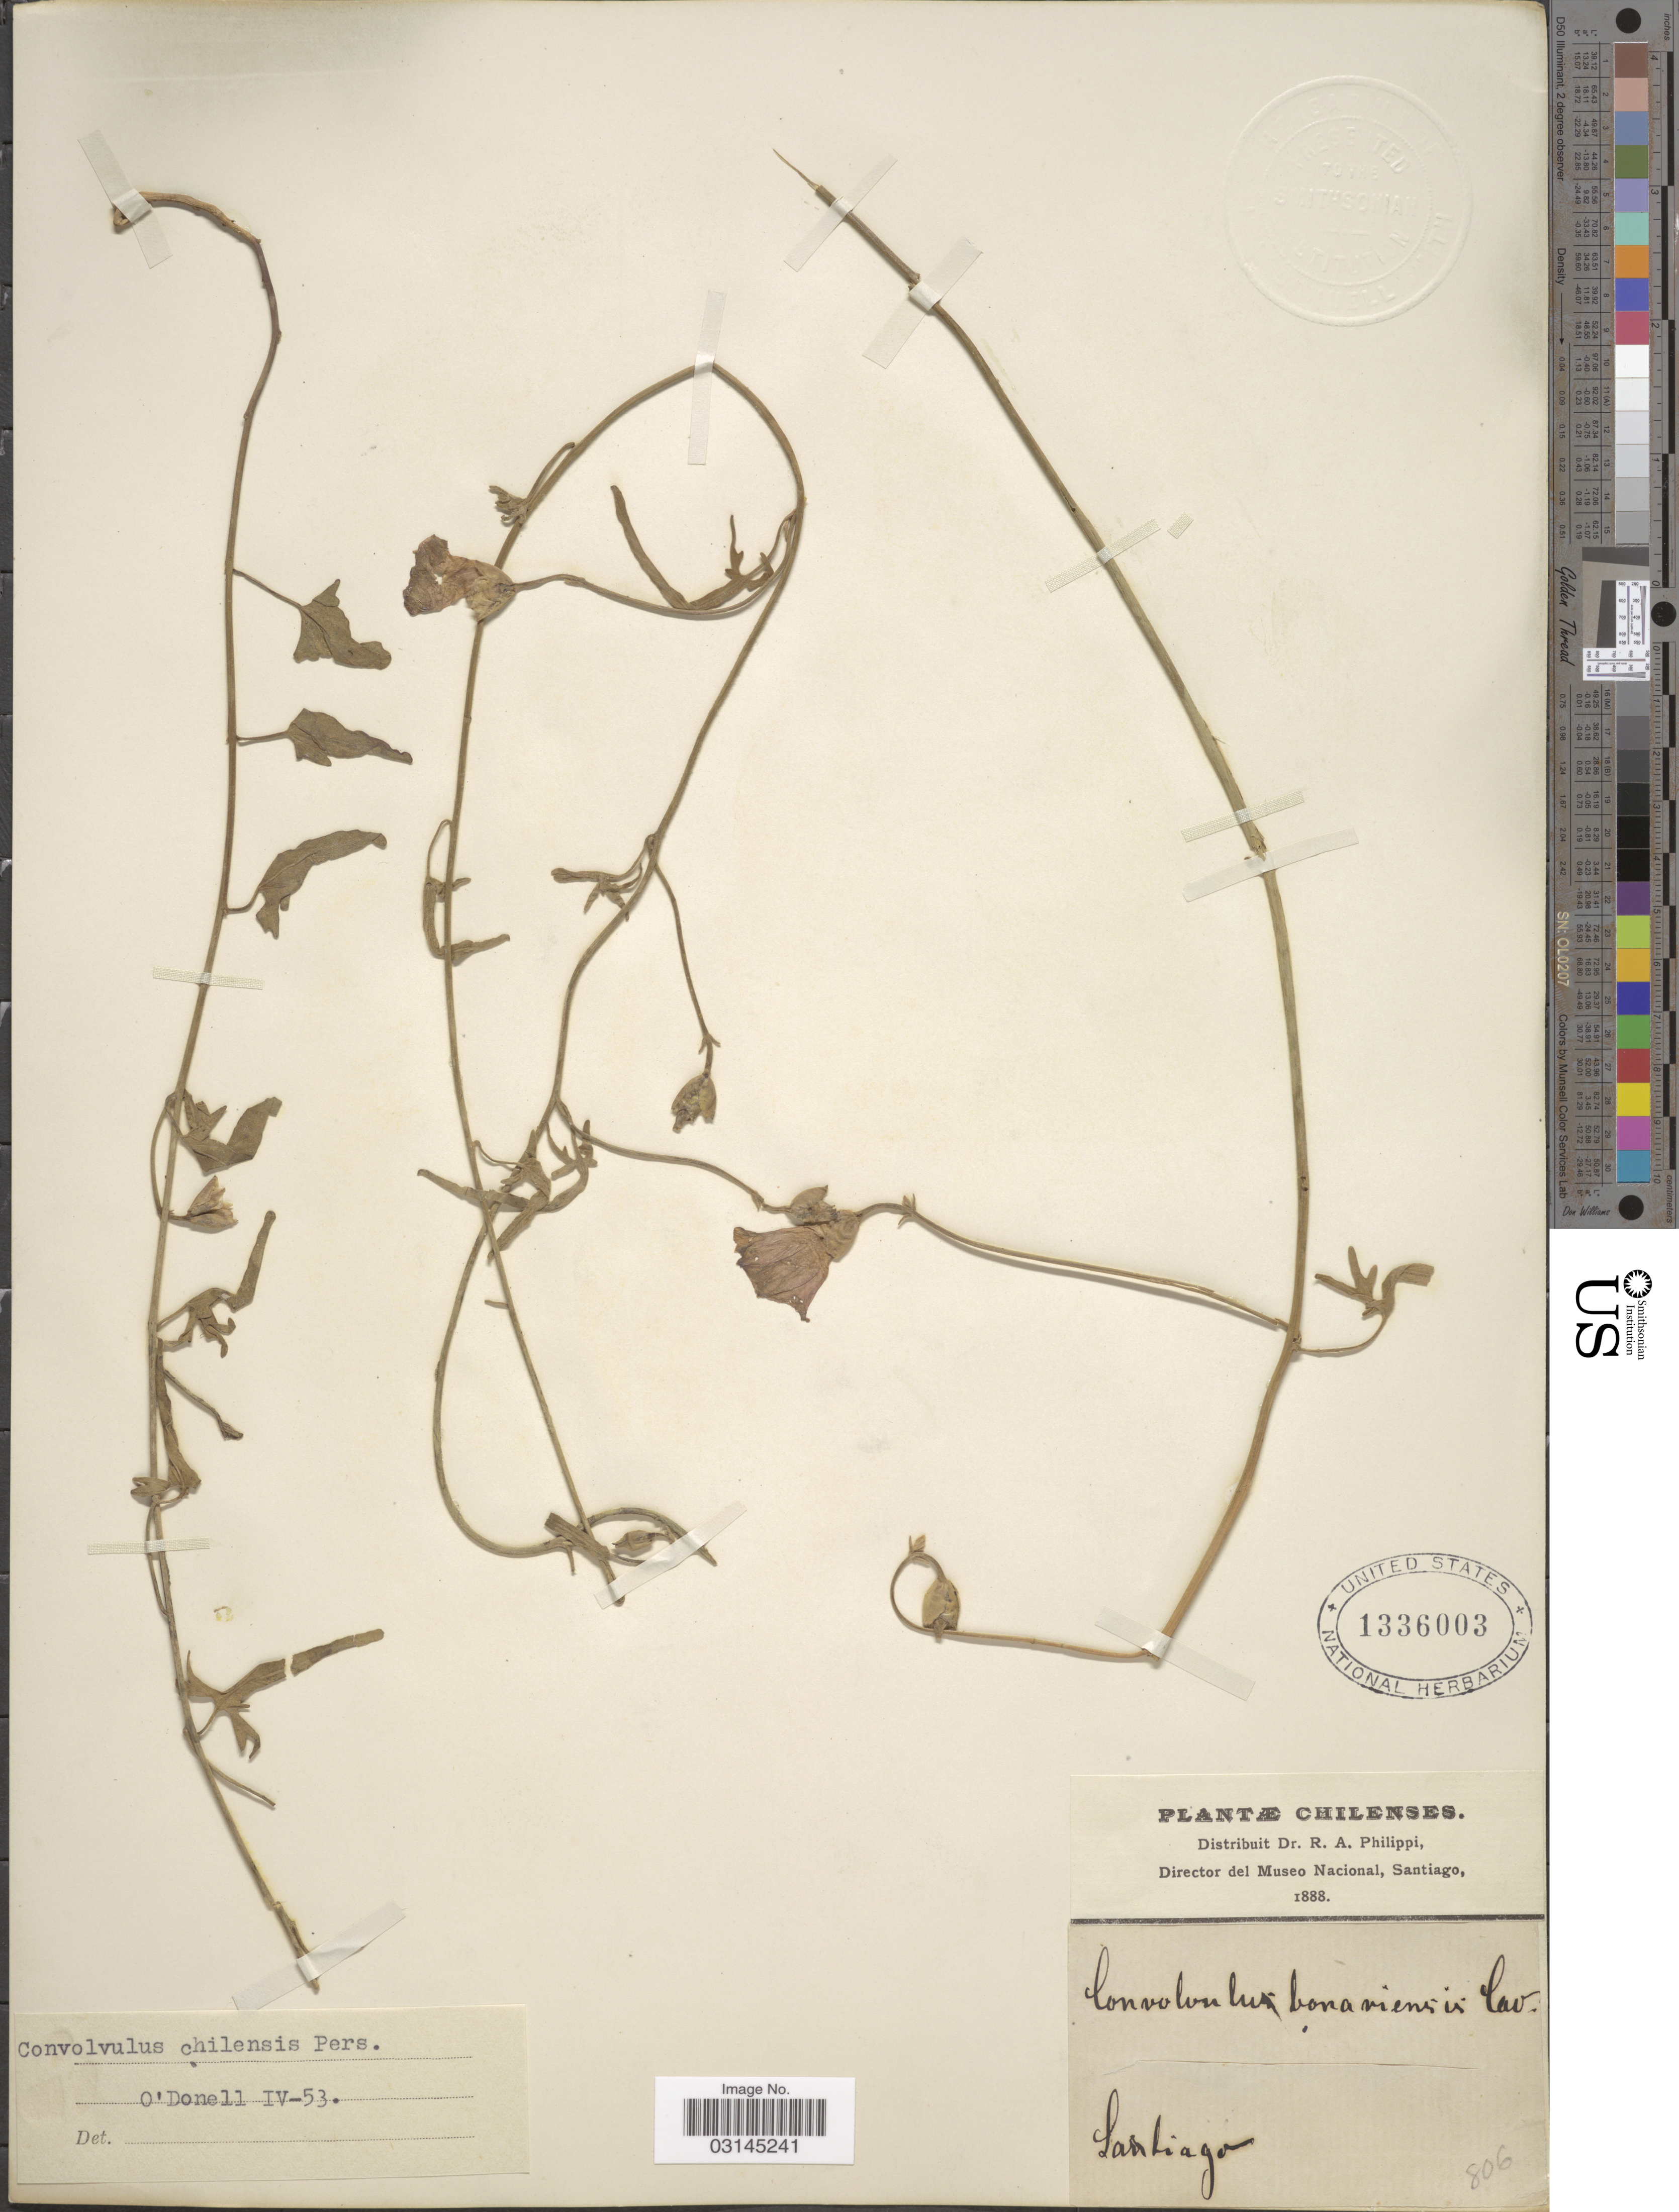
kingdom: Plantae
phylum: Tracheophyta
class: Magnoliopsida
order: Solanales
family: Convolvulaceae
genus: Convolvulus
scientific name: Convolvulus chilensis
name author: Pers.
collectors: ex. herb. R.A. Philippi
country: Chile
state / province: Región Metropolitana (RM)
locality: Santiago.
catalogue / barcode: US 1336003